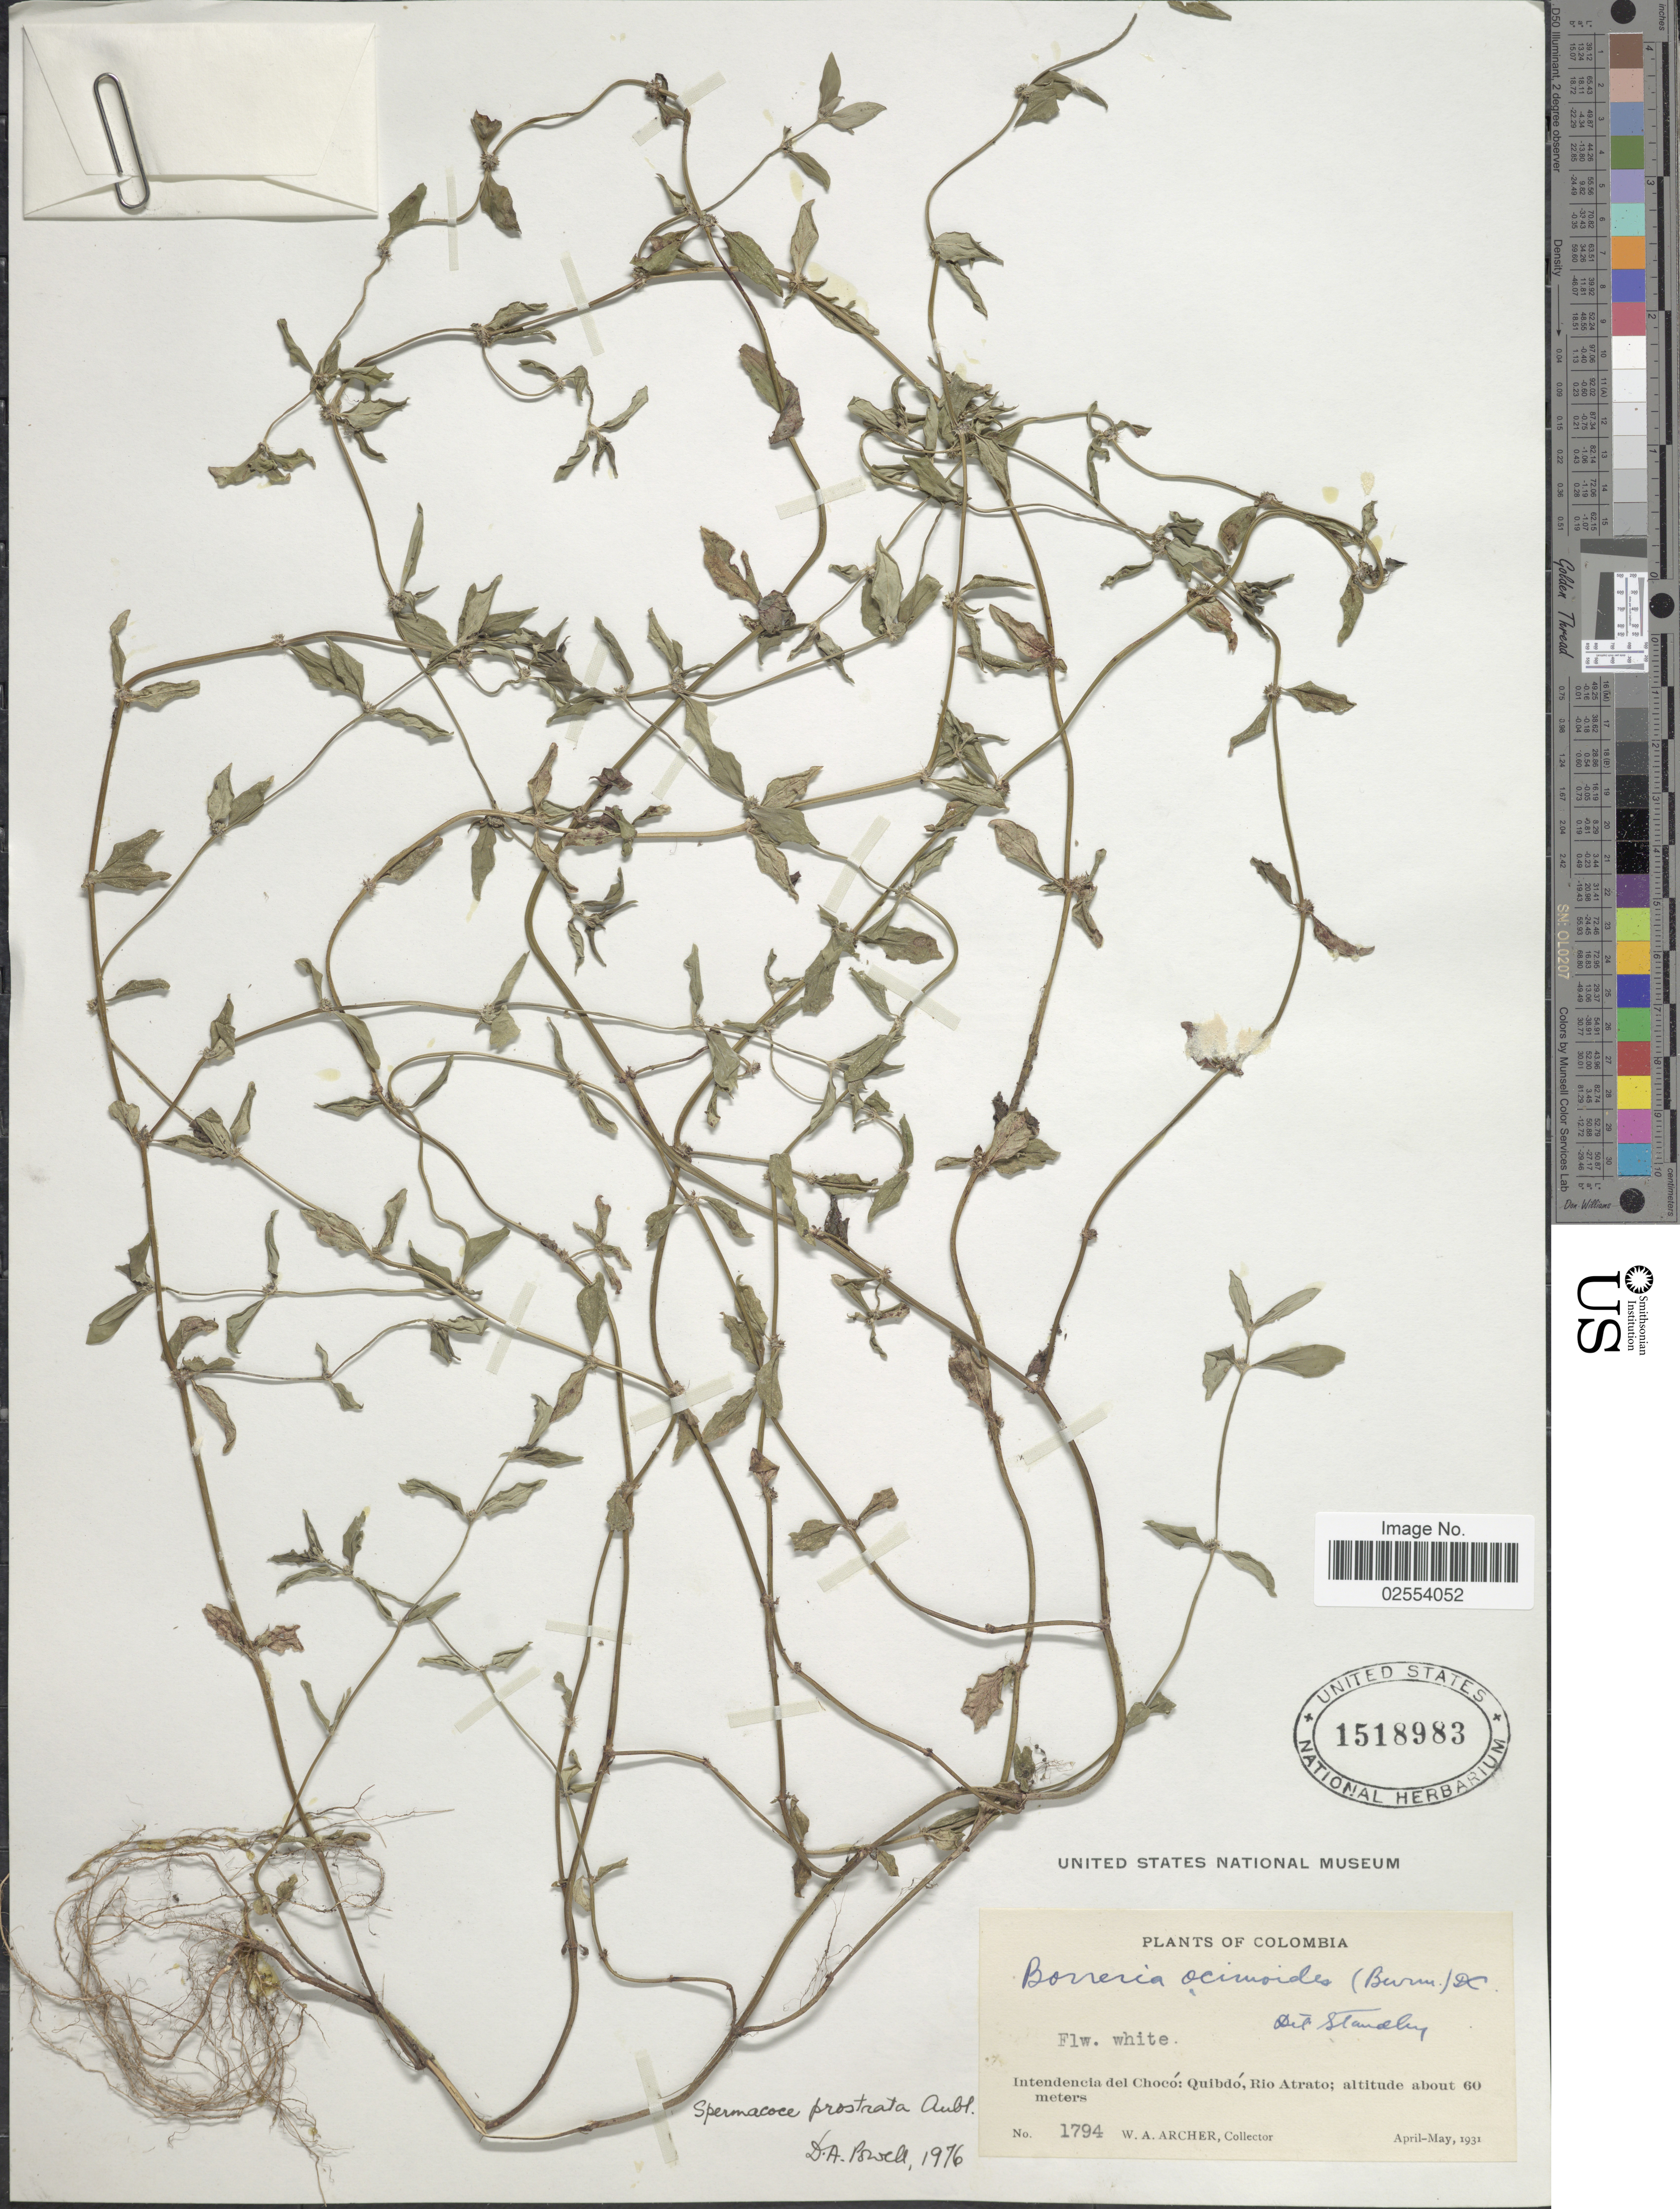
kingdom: Plantae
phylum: Tracheophyta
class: Magnoliopsida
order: Gentianales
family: Rubiaceae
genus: Spermacoce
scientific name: Spermacoce prostrata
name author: Aubl.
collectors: W. A. Archer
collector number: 1794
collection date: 1931-04/1931-05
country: Colombia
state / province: Chocó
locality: Intendencia del Chocó: Quibdó, Río Atrato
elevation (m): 60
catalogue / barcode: US 1518983